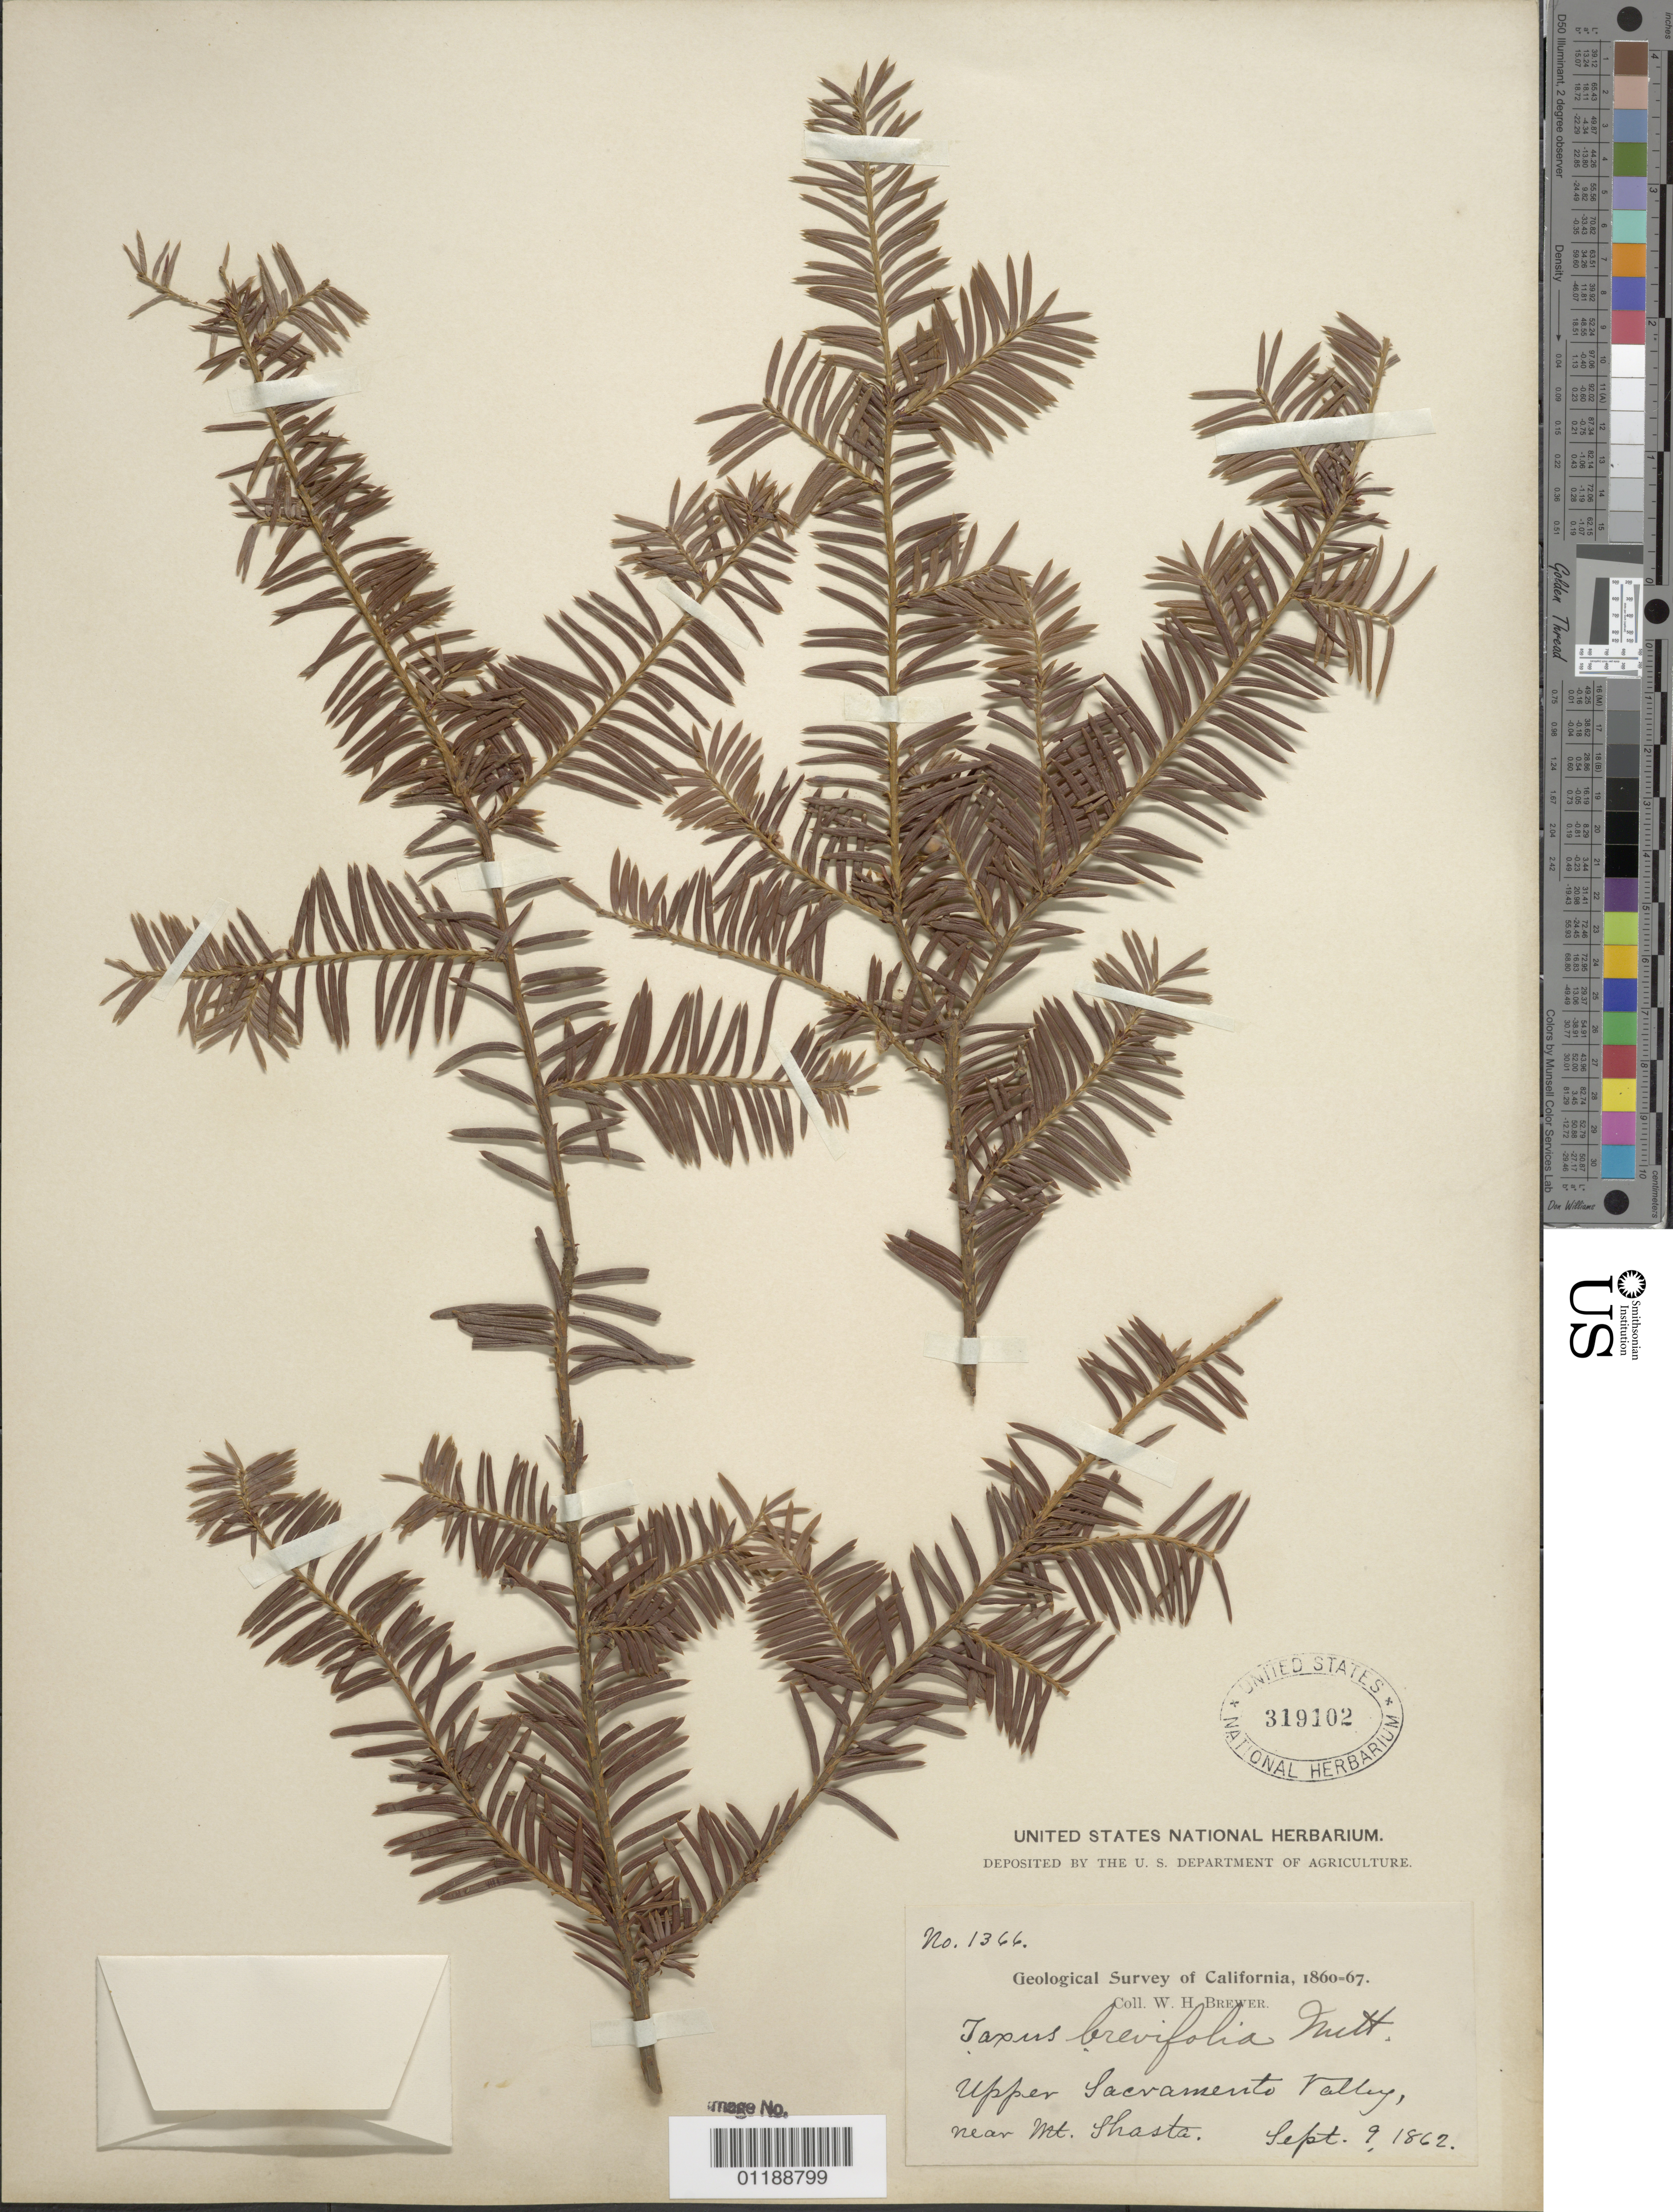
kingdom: Plantae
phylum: Tracheophyta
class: Pinopsida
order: Pinales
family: Taxaceae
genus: Taxus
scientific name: Taxus brevifolia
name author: Nutt.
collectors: W. H. Brewer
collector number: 1366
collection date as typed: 09 Sep 1862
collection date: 1862-09-09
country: United States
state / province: California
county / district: Sacramento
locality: Upper Sacramento Valley.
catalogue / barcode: US 319102